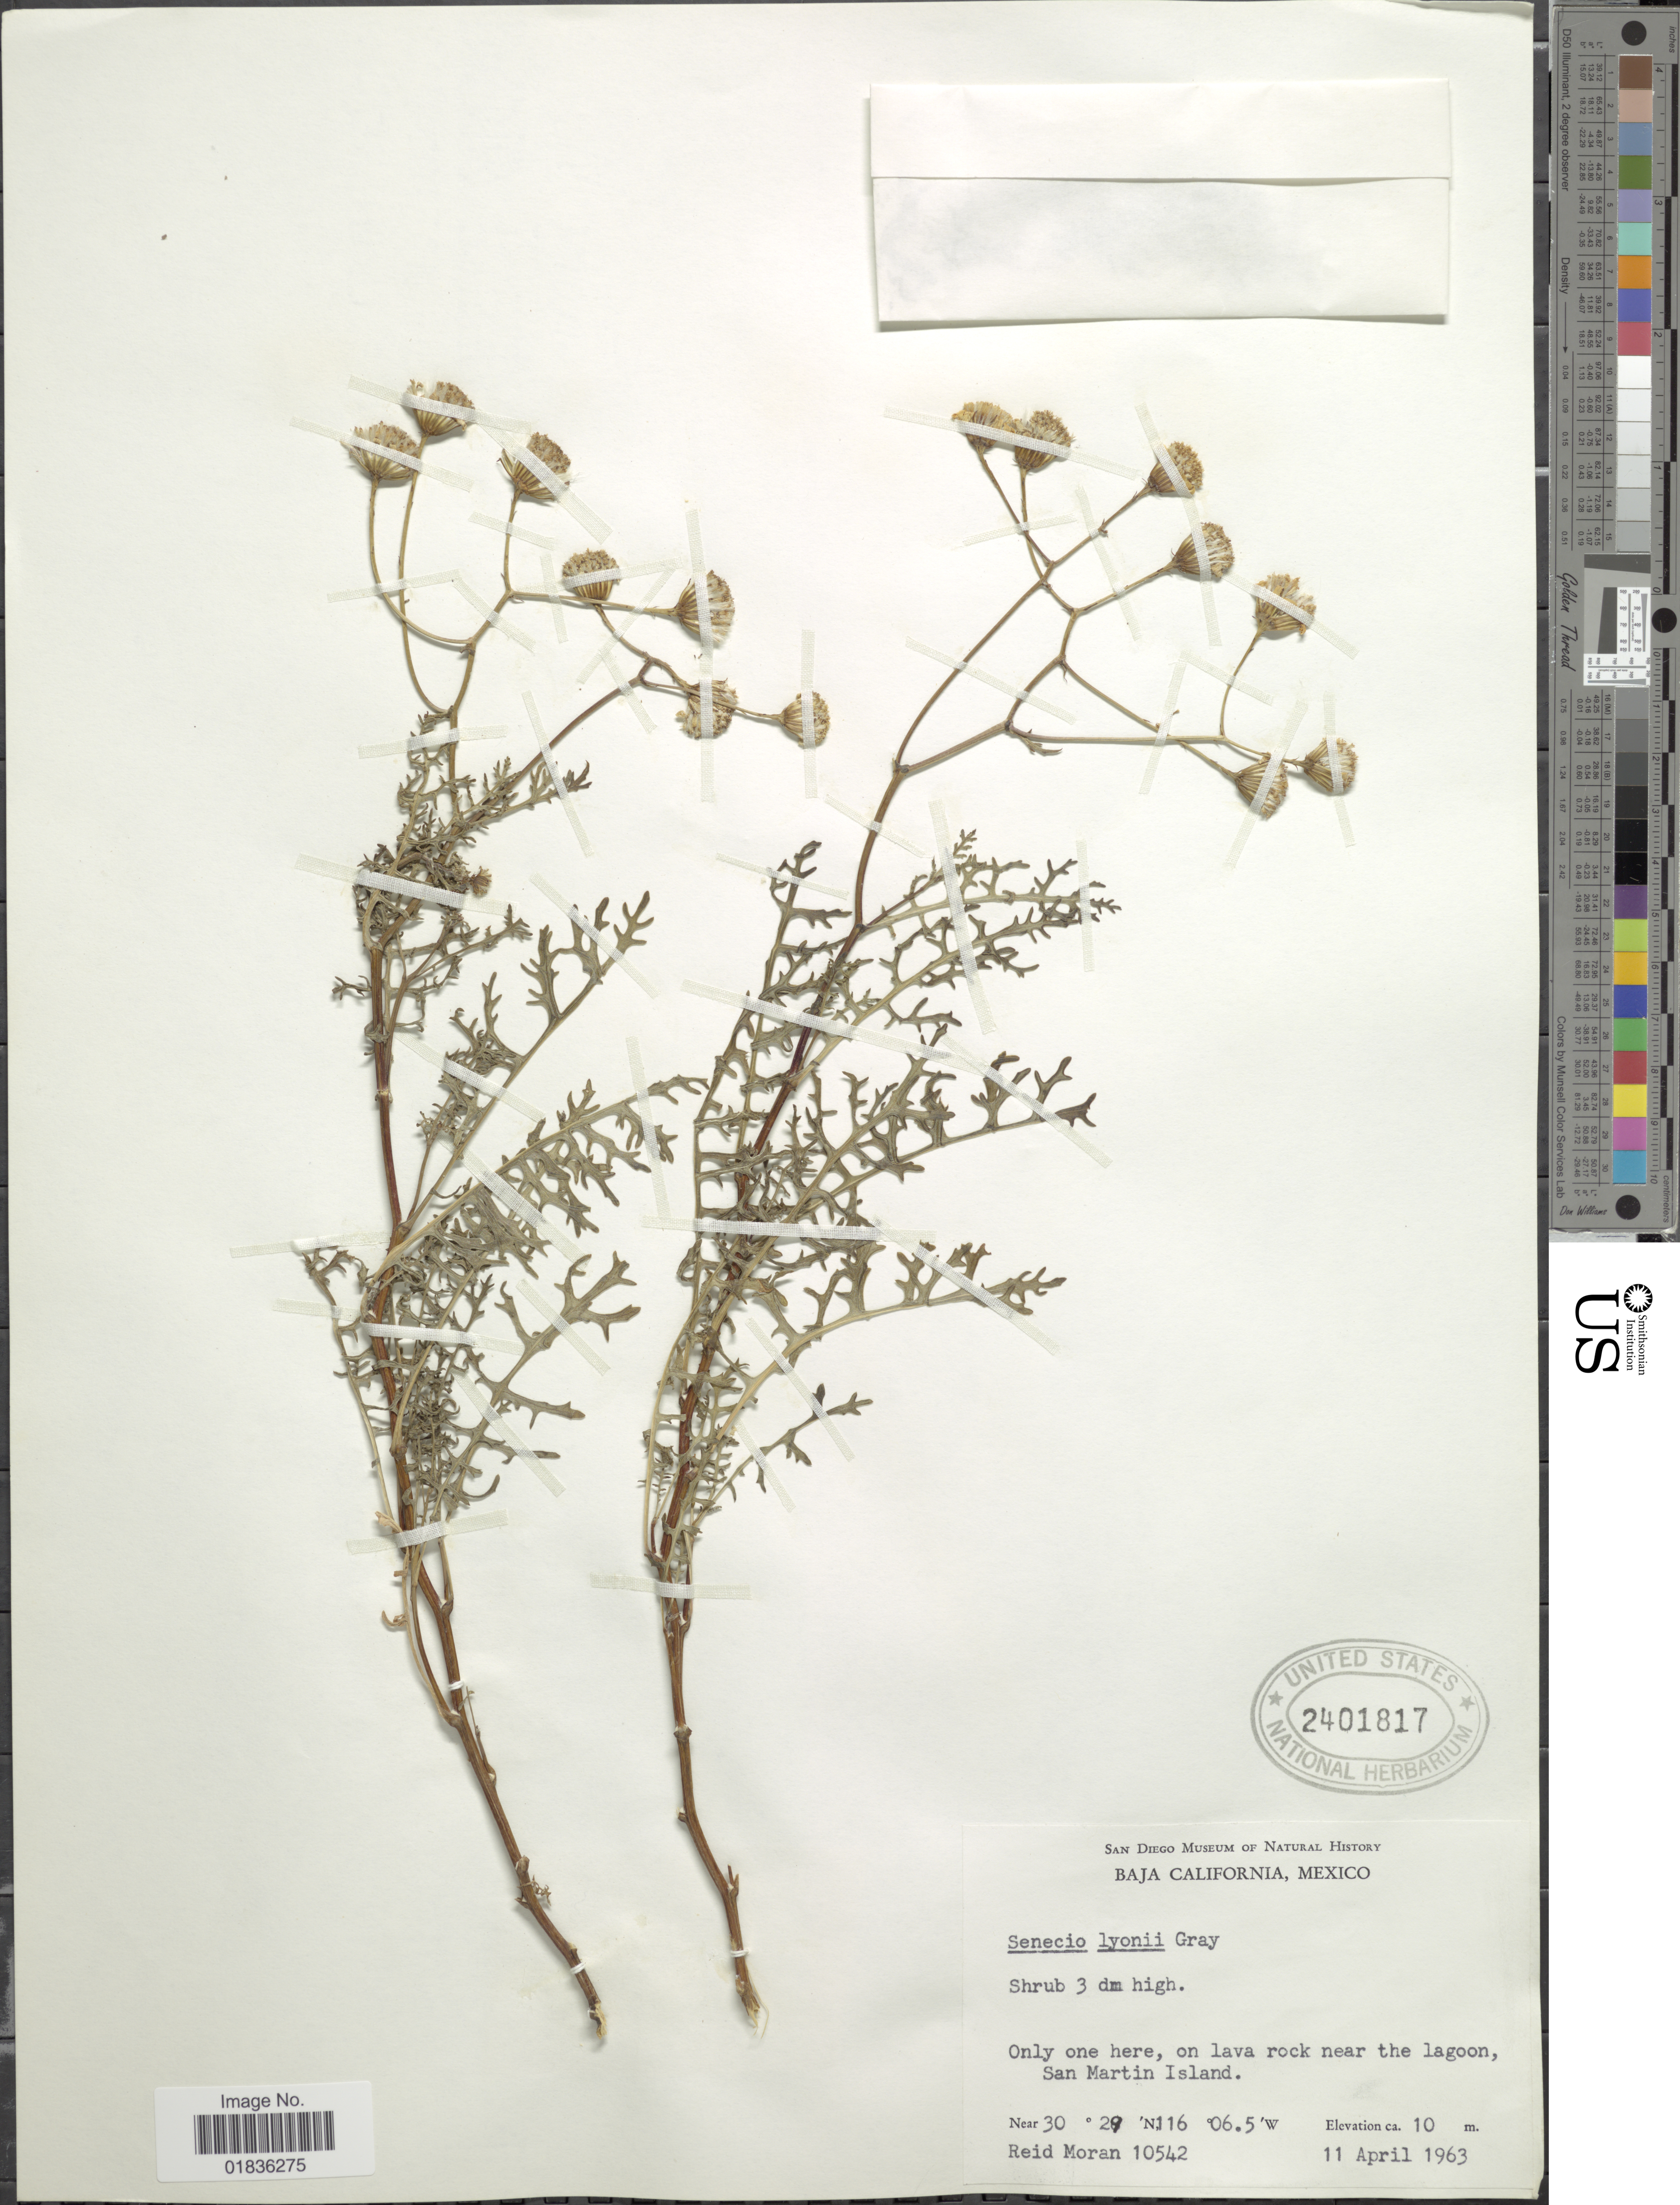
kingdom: Plantae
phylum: Tracheophyta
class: Magnoliopsida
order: Asterales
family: Asteraceae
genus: Senecio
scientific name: Senecio lyonii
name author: A. Gray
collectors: R. V. Moran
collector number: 10542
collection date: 1963-04-11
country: Mexico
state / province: Baja California Norte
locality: Only one here, on lava rock near the lagoon, San Martin Island.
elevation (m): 10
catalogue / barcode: US 2401817